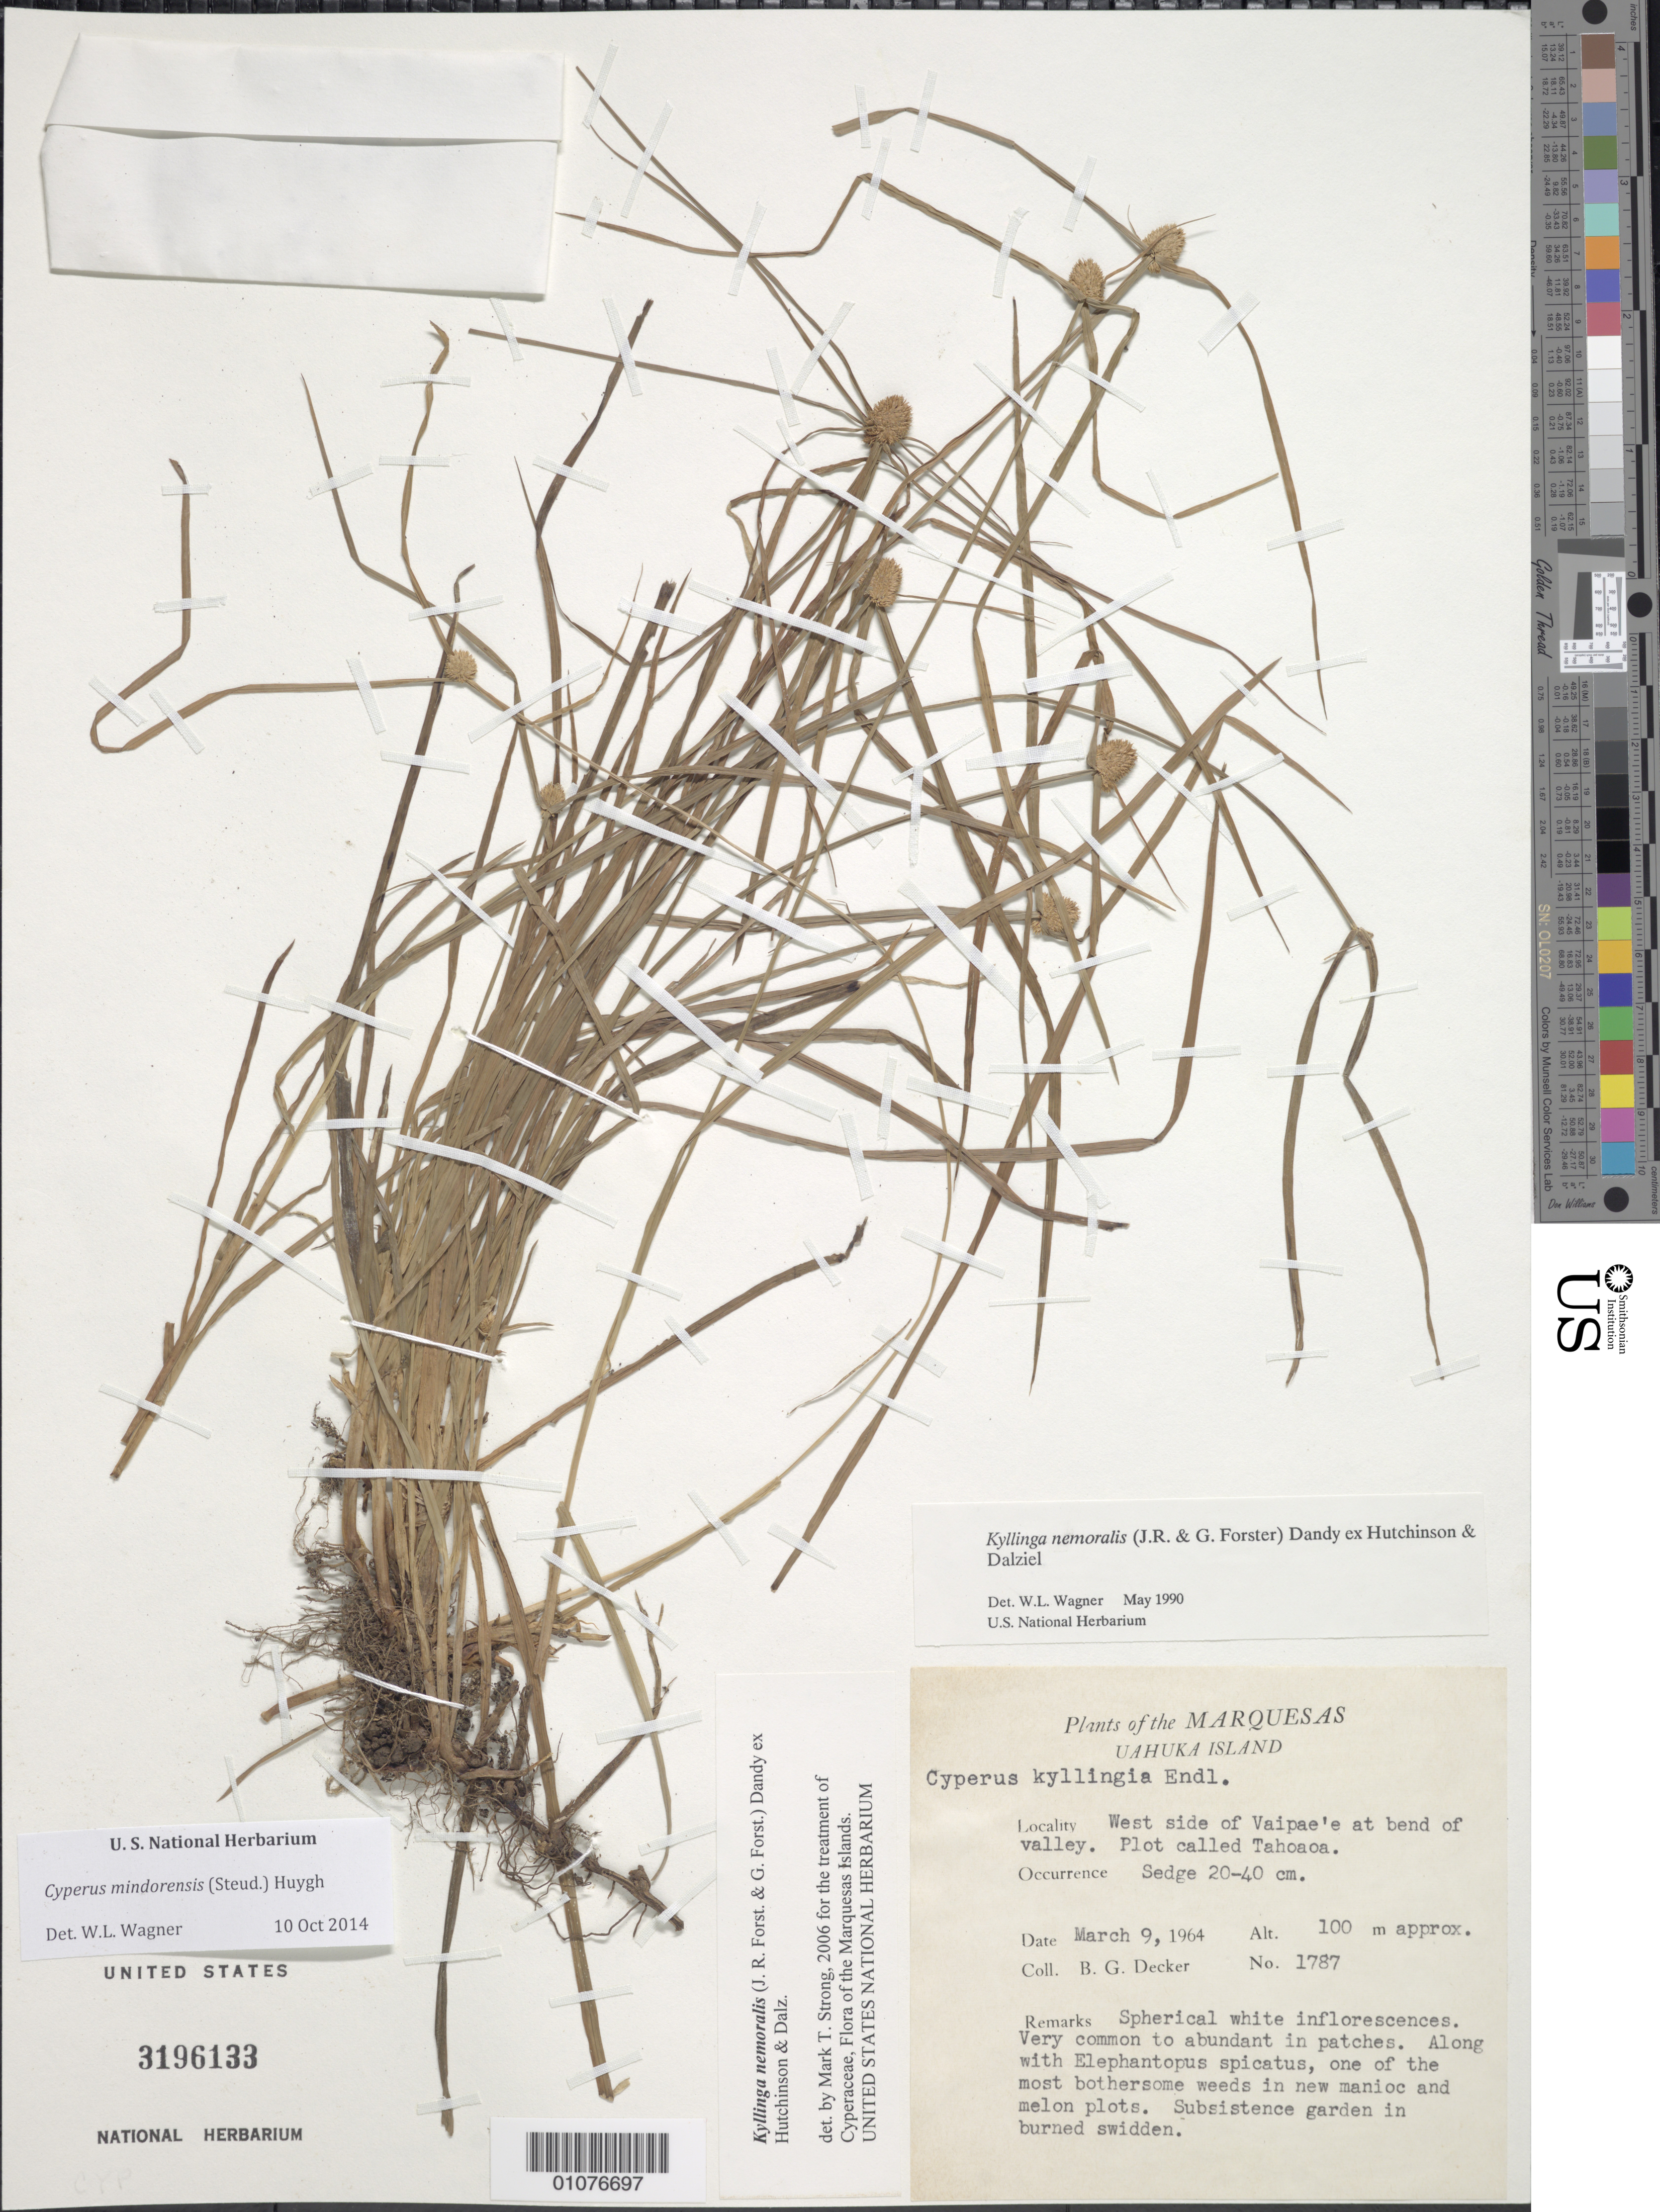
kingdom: Plantae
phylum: Tracheophyta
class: Liliopsida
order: Poales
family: Cyperaceae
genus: Cyperus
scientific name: Cyperus mindorensis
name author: (Steud.) Huygh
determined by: Lorence, David H., (PTBG), National Tropical Botanical Garden (UNITED STATES)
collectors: B. G. Decker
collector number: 1787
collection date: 1964-03-09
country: French Polynesia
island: Ua Huka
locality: W side of Vaipae'e at bend in valley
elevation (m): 100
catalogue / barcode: US 3196133